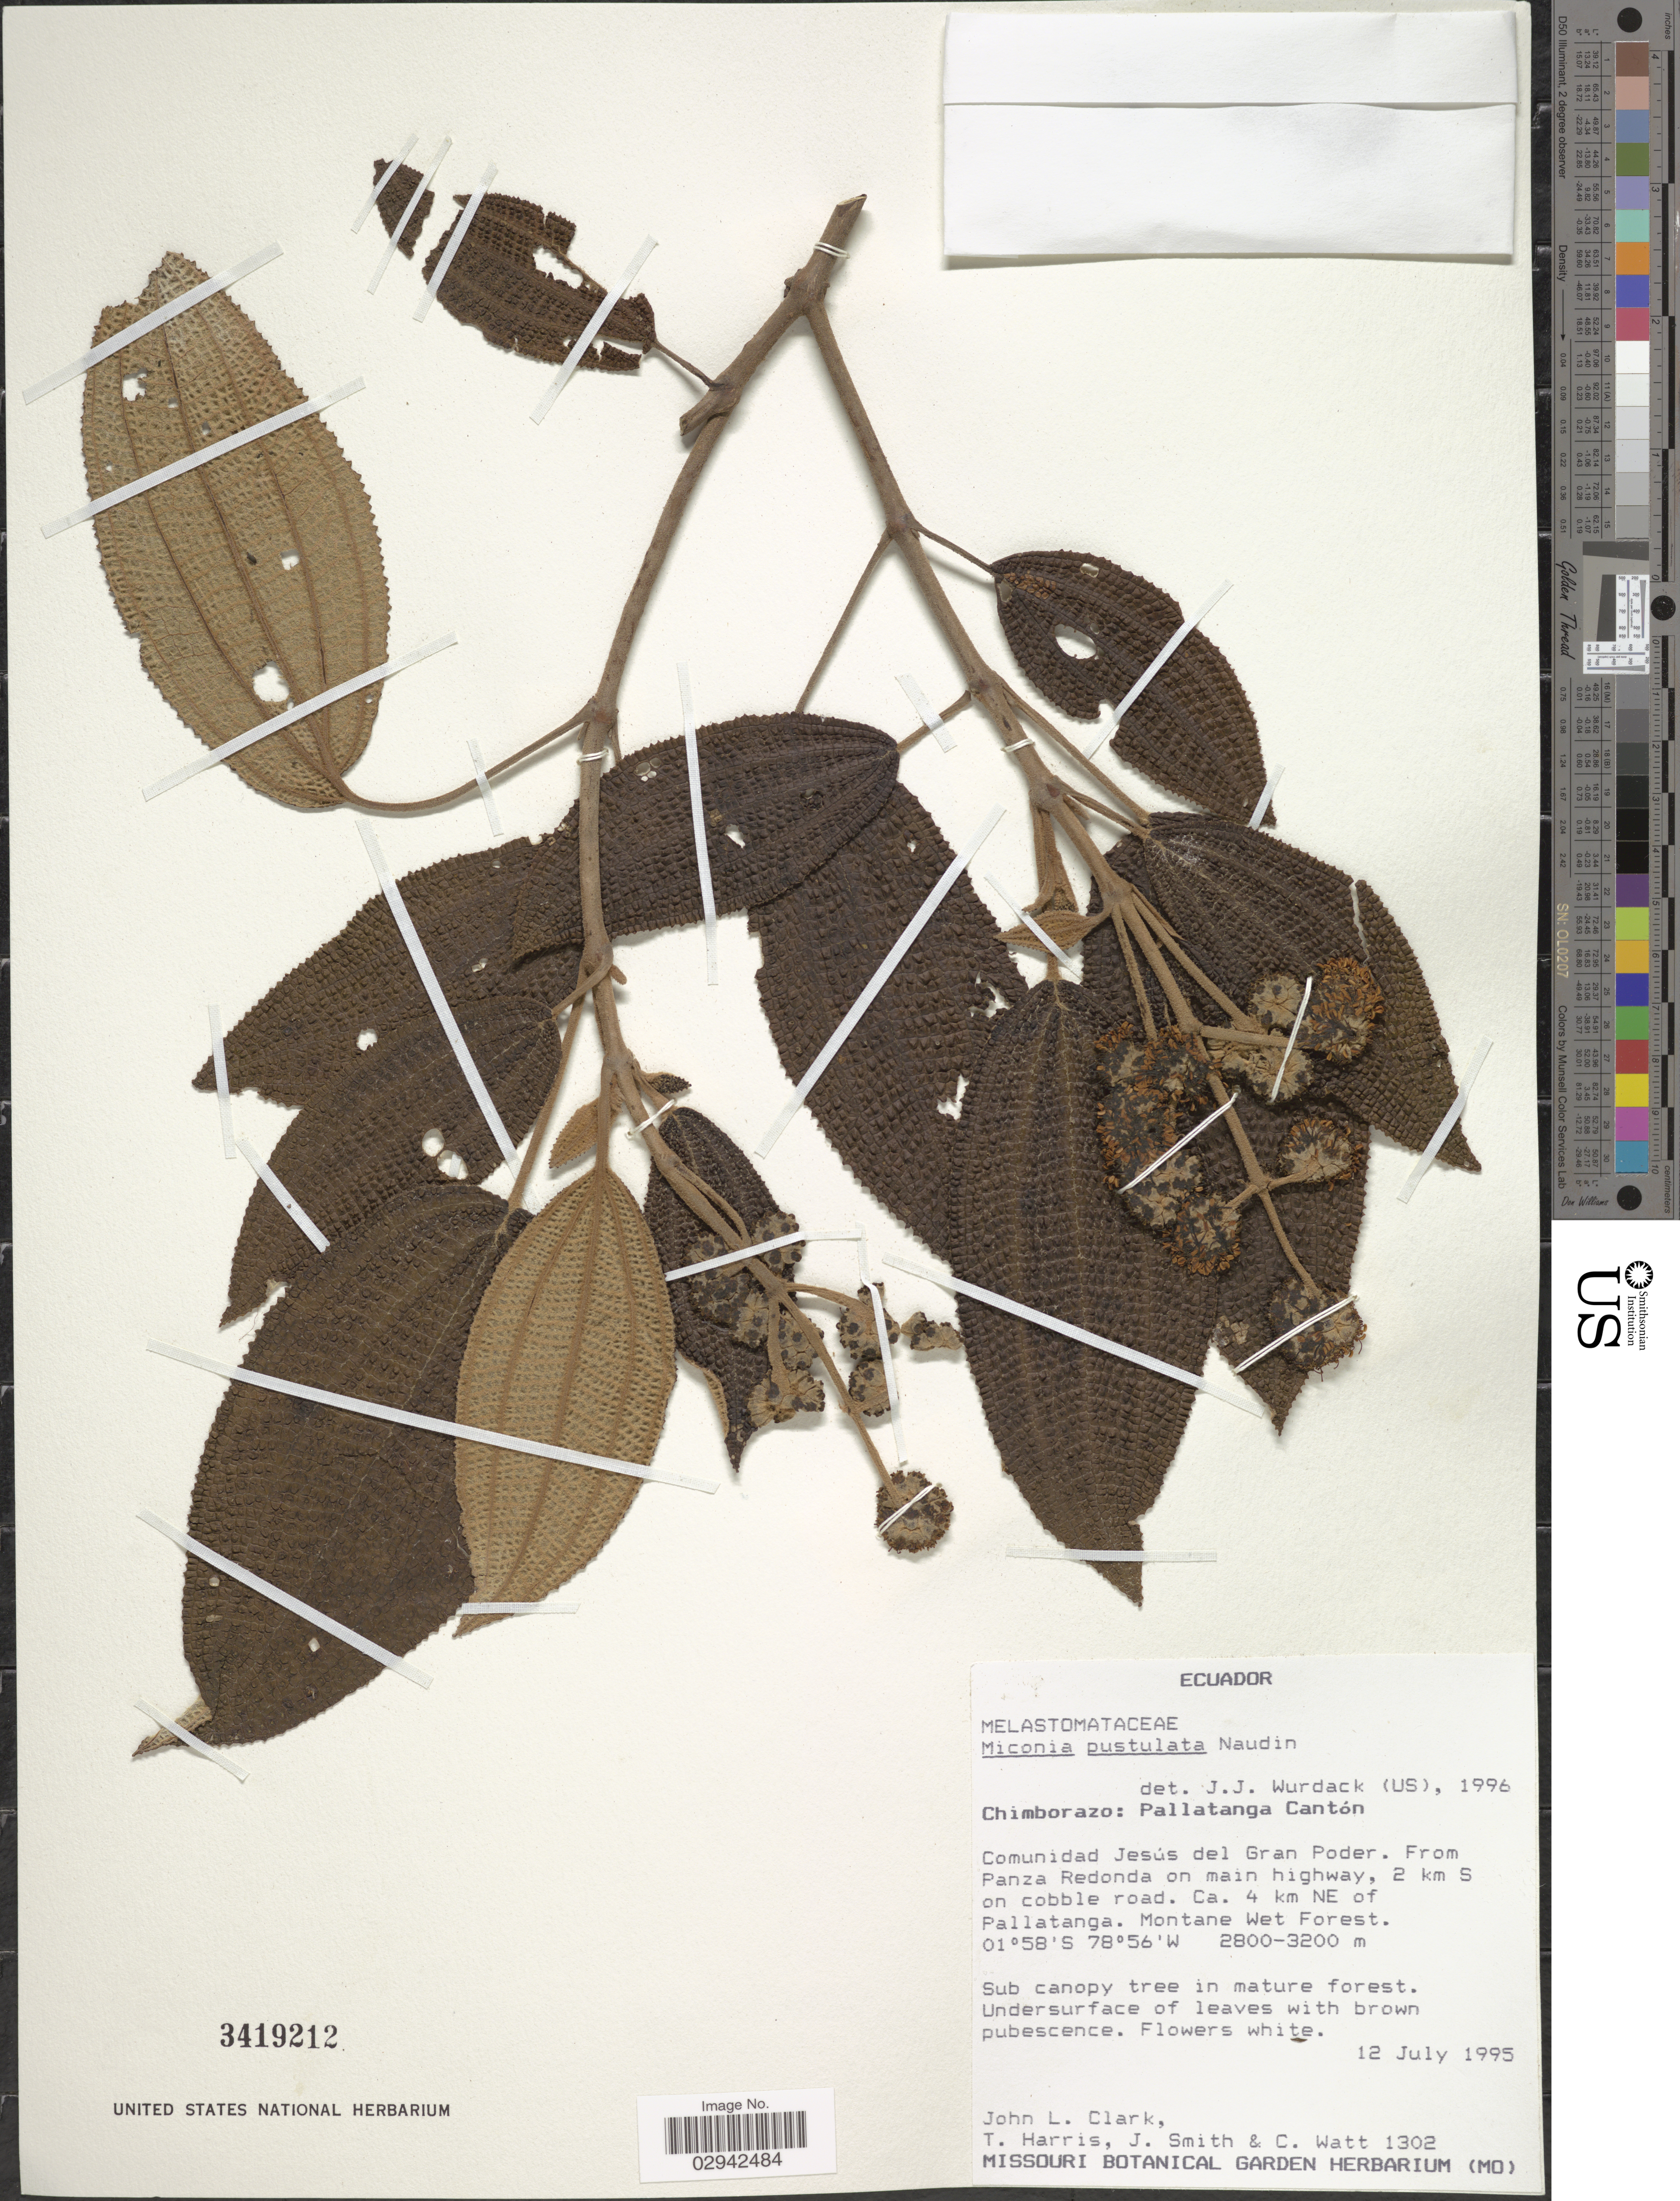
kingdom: Plantae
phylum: Tracheophyta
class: Magnoliopsida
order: Myrtales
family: Melastomataceae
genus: Miconia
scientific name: Miconia pustulata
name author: Naudin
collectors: J. L. Clark, T. Harris, J. Smith & C. Watt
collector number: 1302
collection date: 1995-07-12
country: Ecuador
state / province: Chimborazo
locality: Pallatanga Cantón, Comunidad Jesús del Gran Poder, From Panza Redonda on main highway, 2 km S on cobble road, Ca. 4 km NE of Pallatanga.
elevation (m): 2800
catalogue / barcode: US 3419212